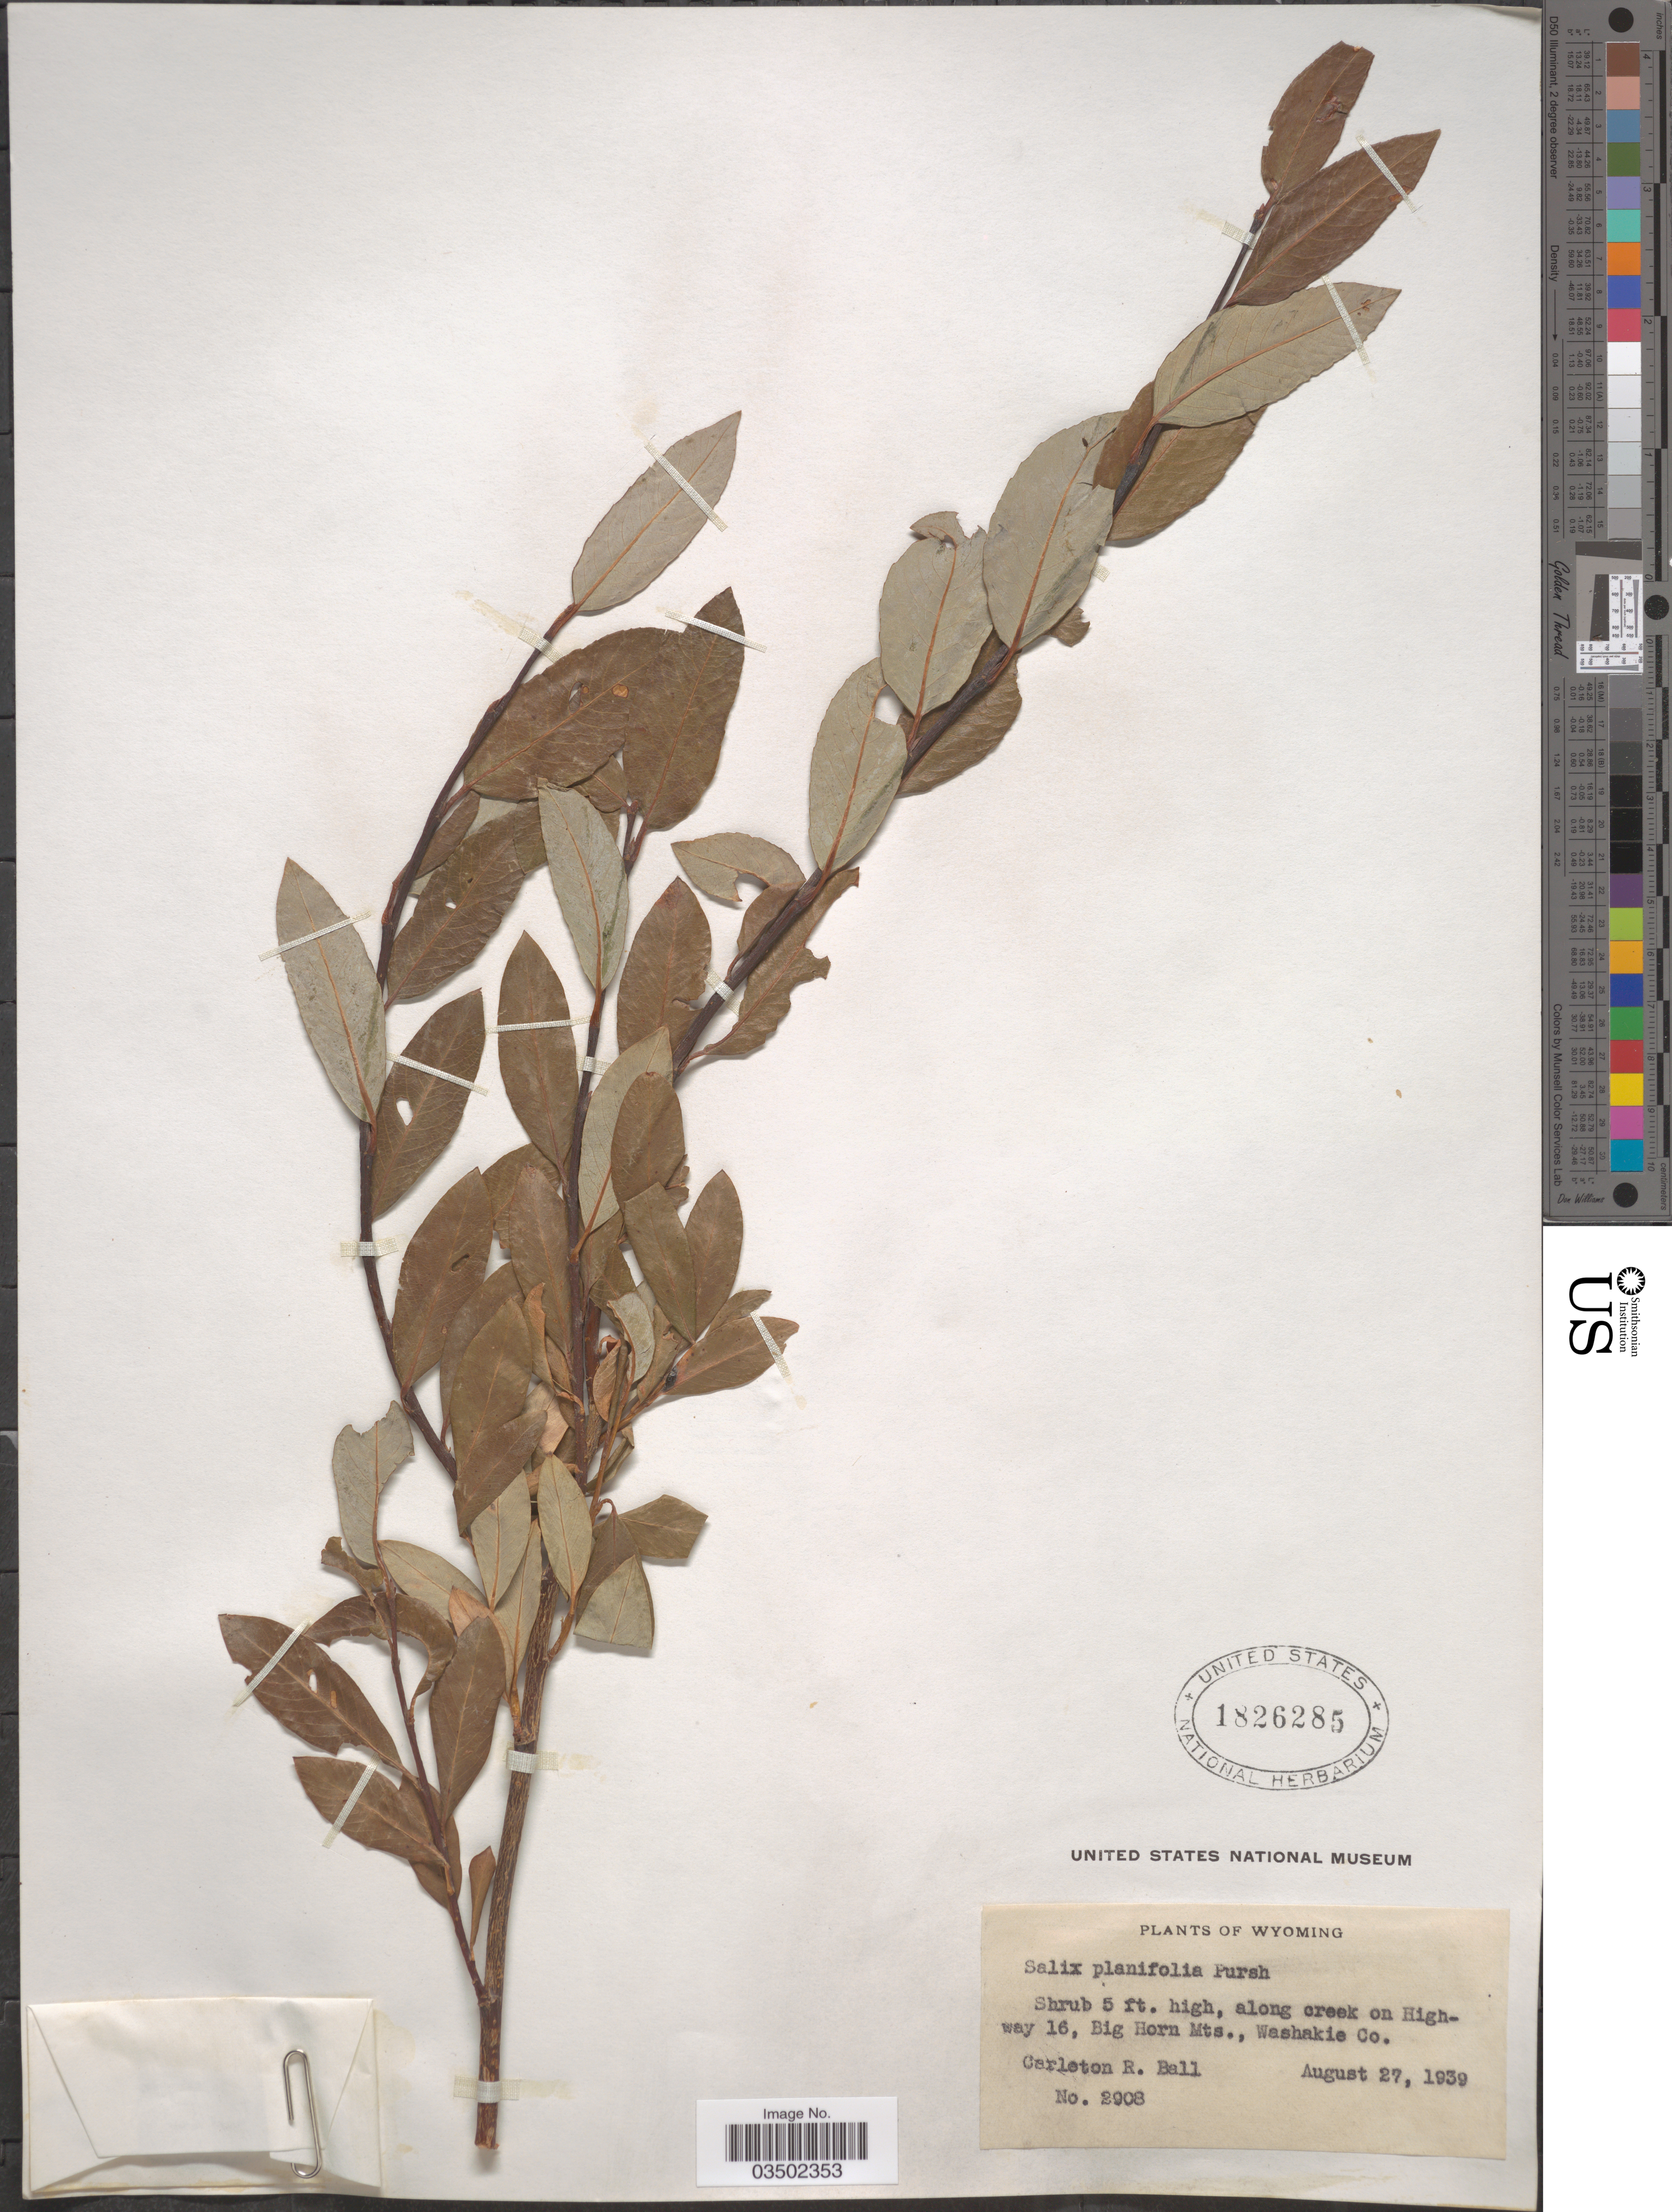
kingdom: Plantae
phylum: Tracheophyta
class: Magnoliopsida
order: Malpighiales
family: Salicaceae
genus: Salix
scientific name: Salix planifolia var. monica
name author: (Bebb) C.K. Schneid.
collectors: C. R. Ball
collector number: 2908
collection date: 1939-08-27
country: United States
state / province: Wyoming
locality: Along creek on Highway 16, Big Horn Mts., Washakie Co.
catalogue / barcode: US 1826285